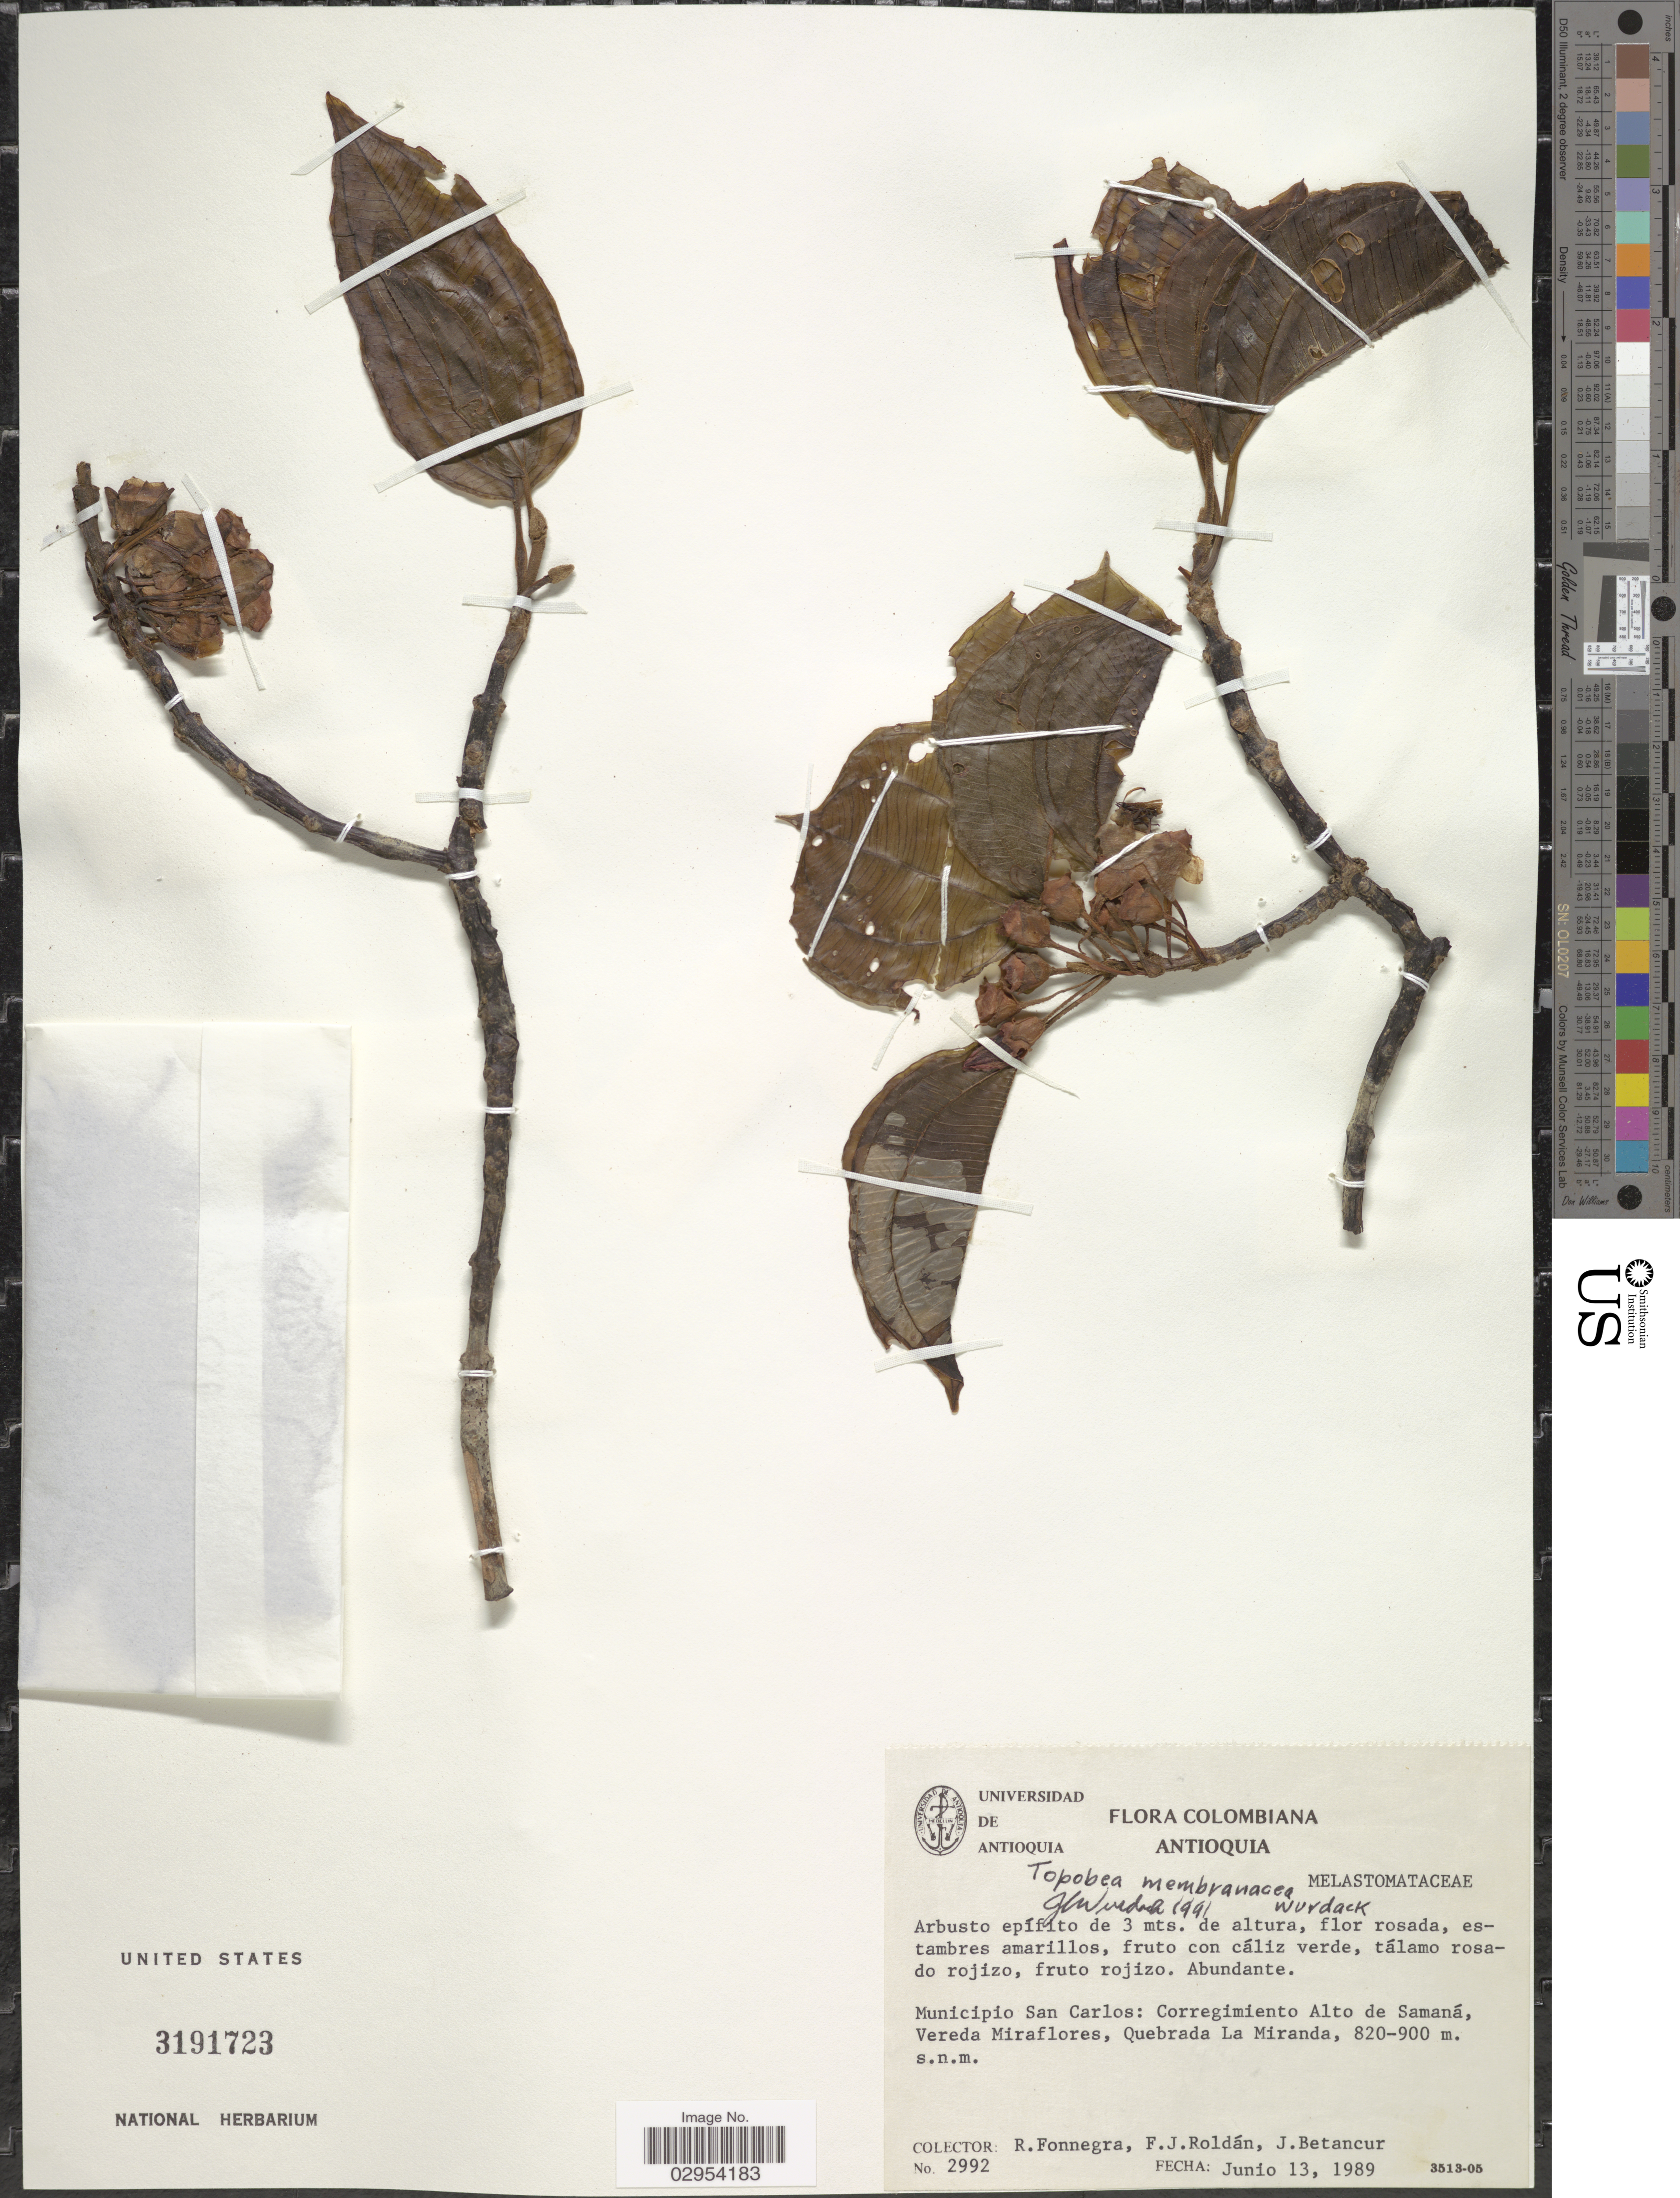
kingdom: Plantae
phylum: Tracheophyta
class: Magnoliopsida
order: Myrtales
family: Melastomataceae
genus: Topobea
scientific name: Topobea membranacea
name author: Wurdack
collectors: R. Fonnegra, F. J. Roldán & J. Betancur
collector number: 2992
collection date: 1989-06-13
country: Colombia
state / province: Antioquia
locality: Municipio San Carlos: Corregimiento Alto de Samaná, Vereda Miraflores, Quebrada La Miranda.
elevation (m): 820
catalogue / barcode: US 3191723